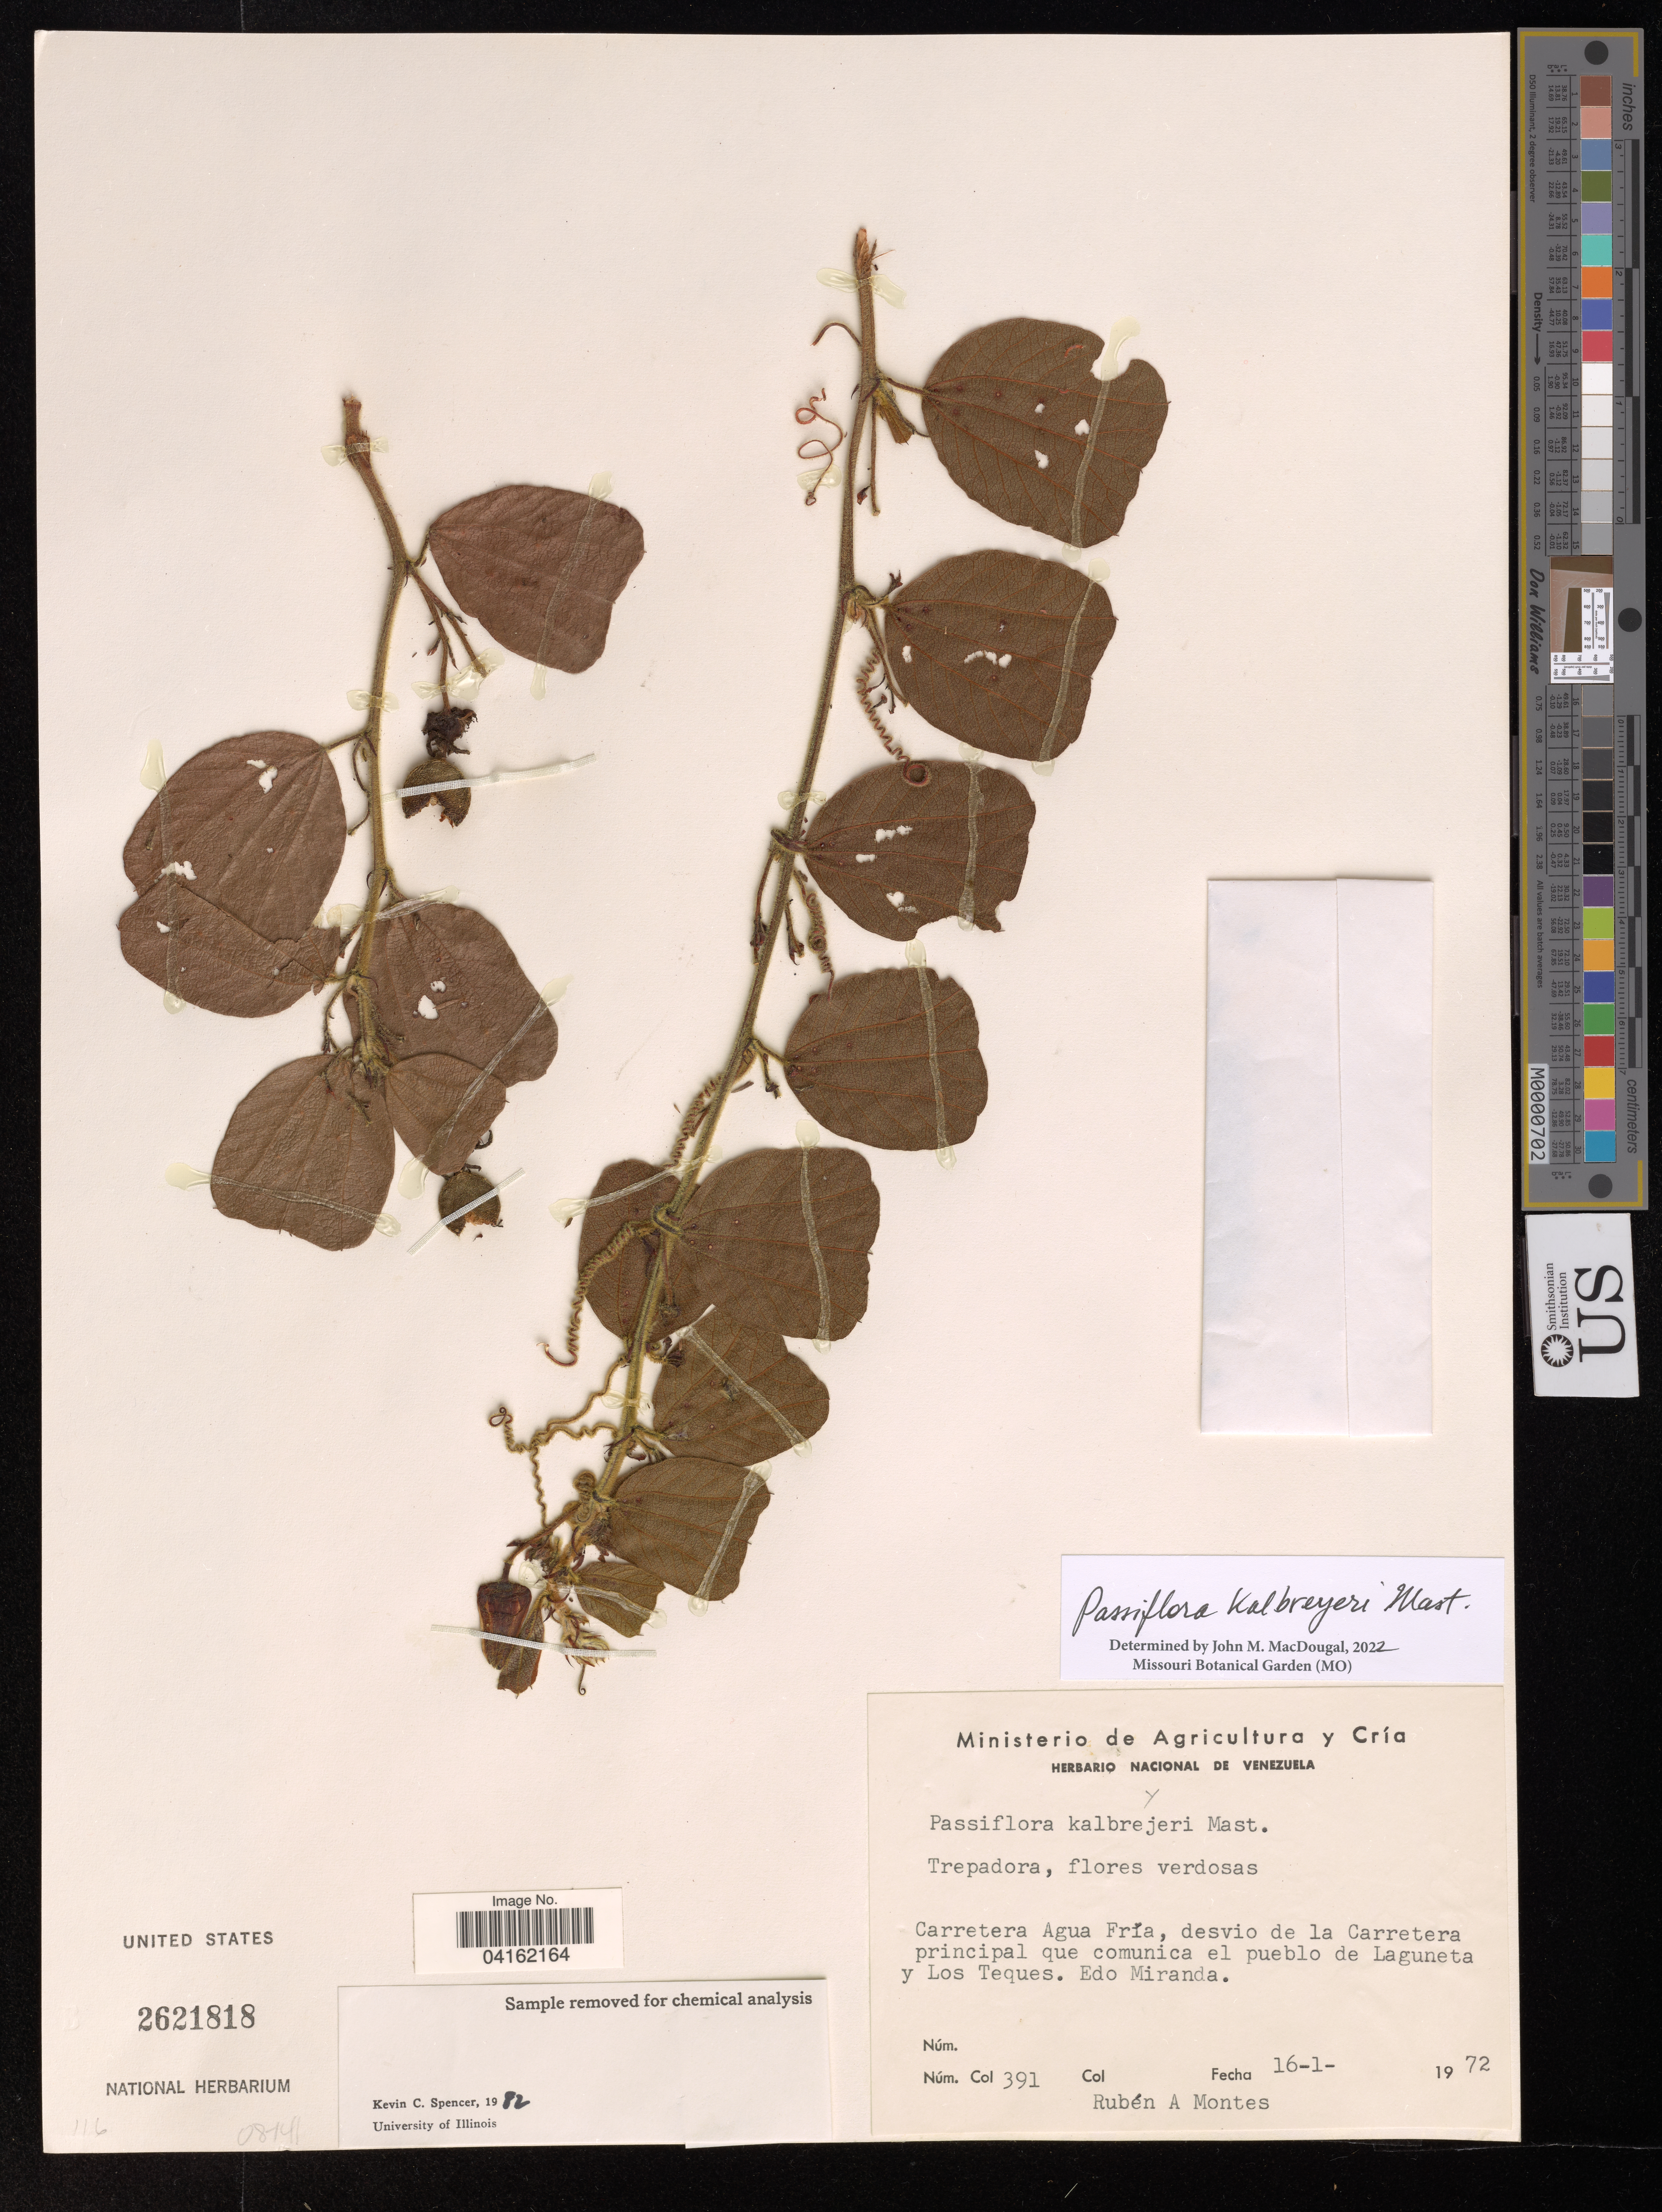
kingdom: Plantae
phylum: Tracheophyta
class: Magnoliopsida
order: Malpighiales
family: Passifloraceae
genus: Passiflora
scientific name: Passiflora kalbreyeri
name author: Mast.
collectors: R. Montes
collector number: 391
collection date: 1972-01-16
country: Venezuela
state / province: Miranda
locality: Carretera Agua Fría, desvio de la Carretera principal que comunica el pueblo de Laguneta y Los Teques.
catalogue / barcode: US 2621818